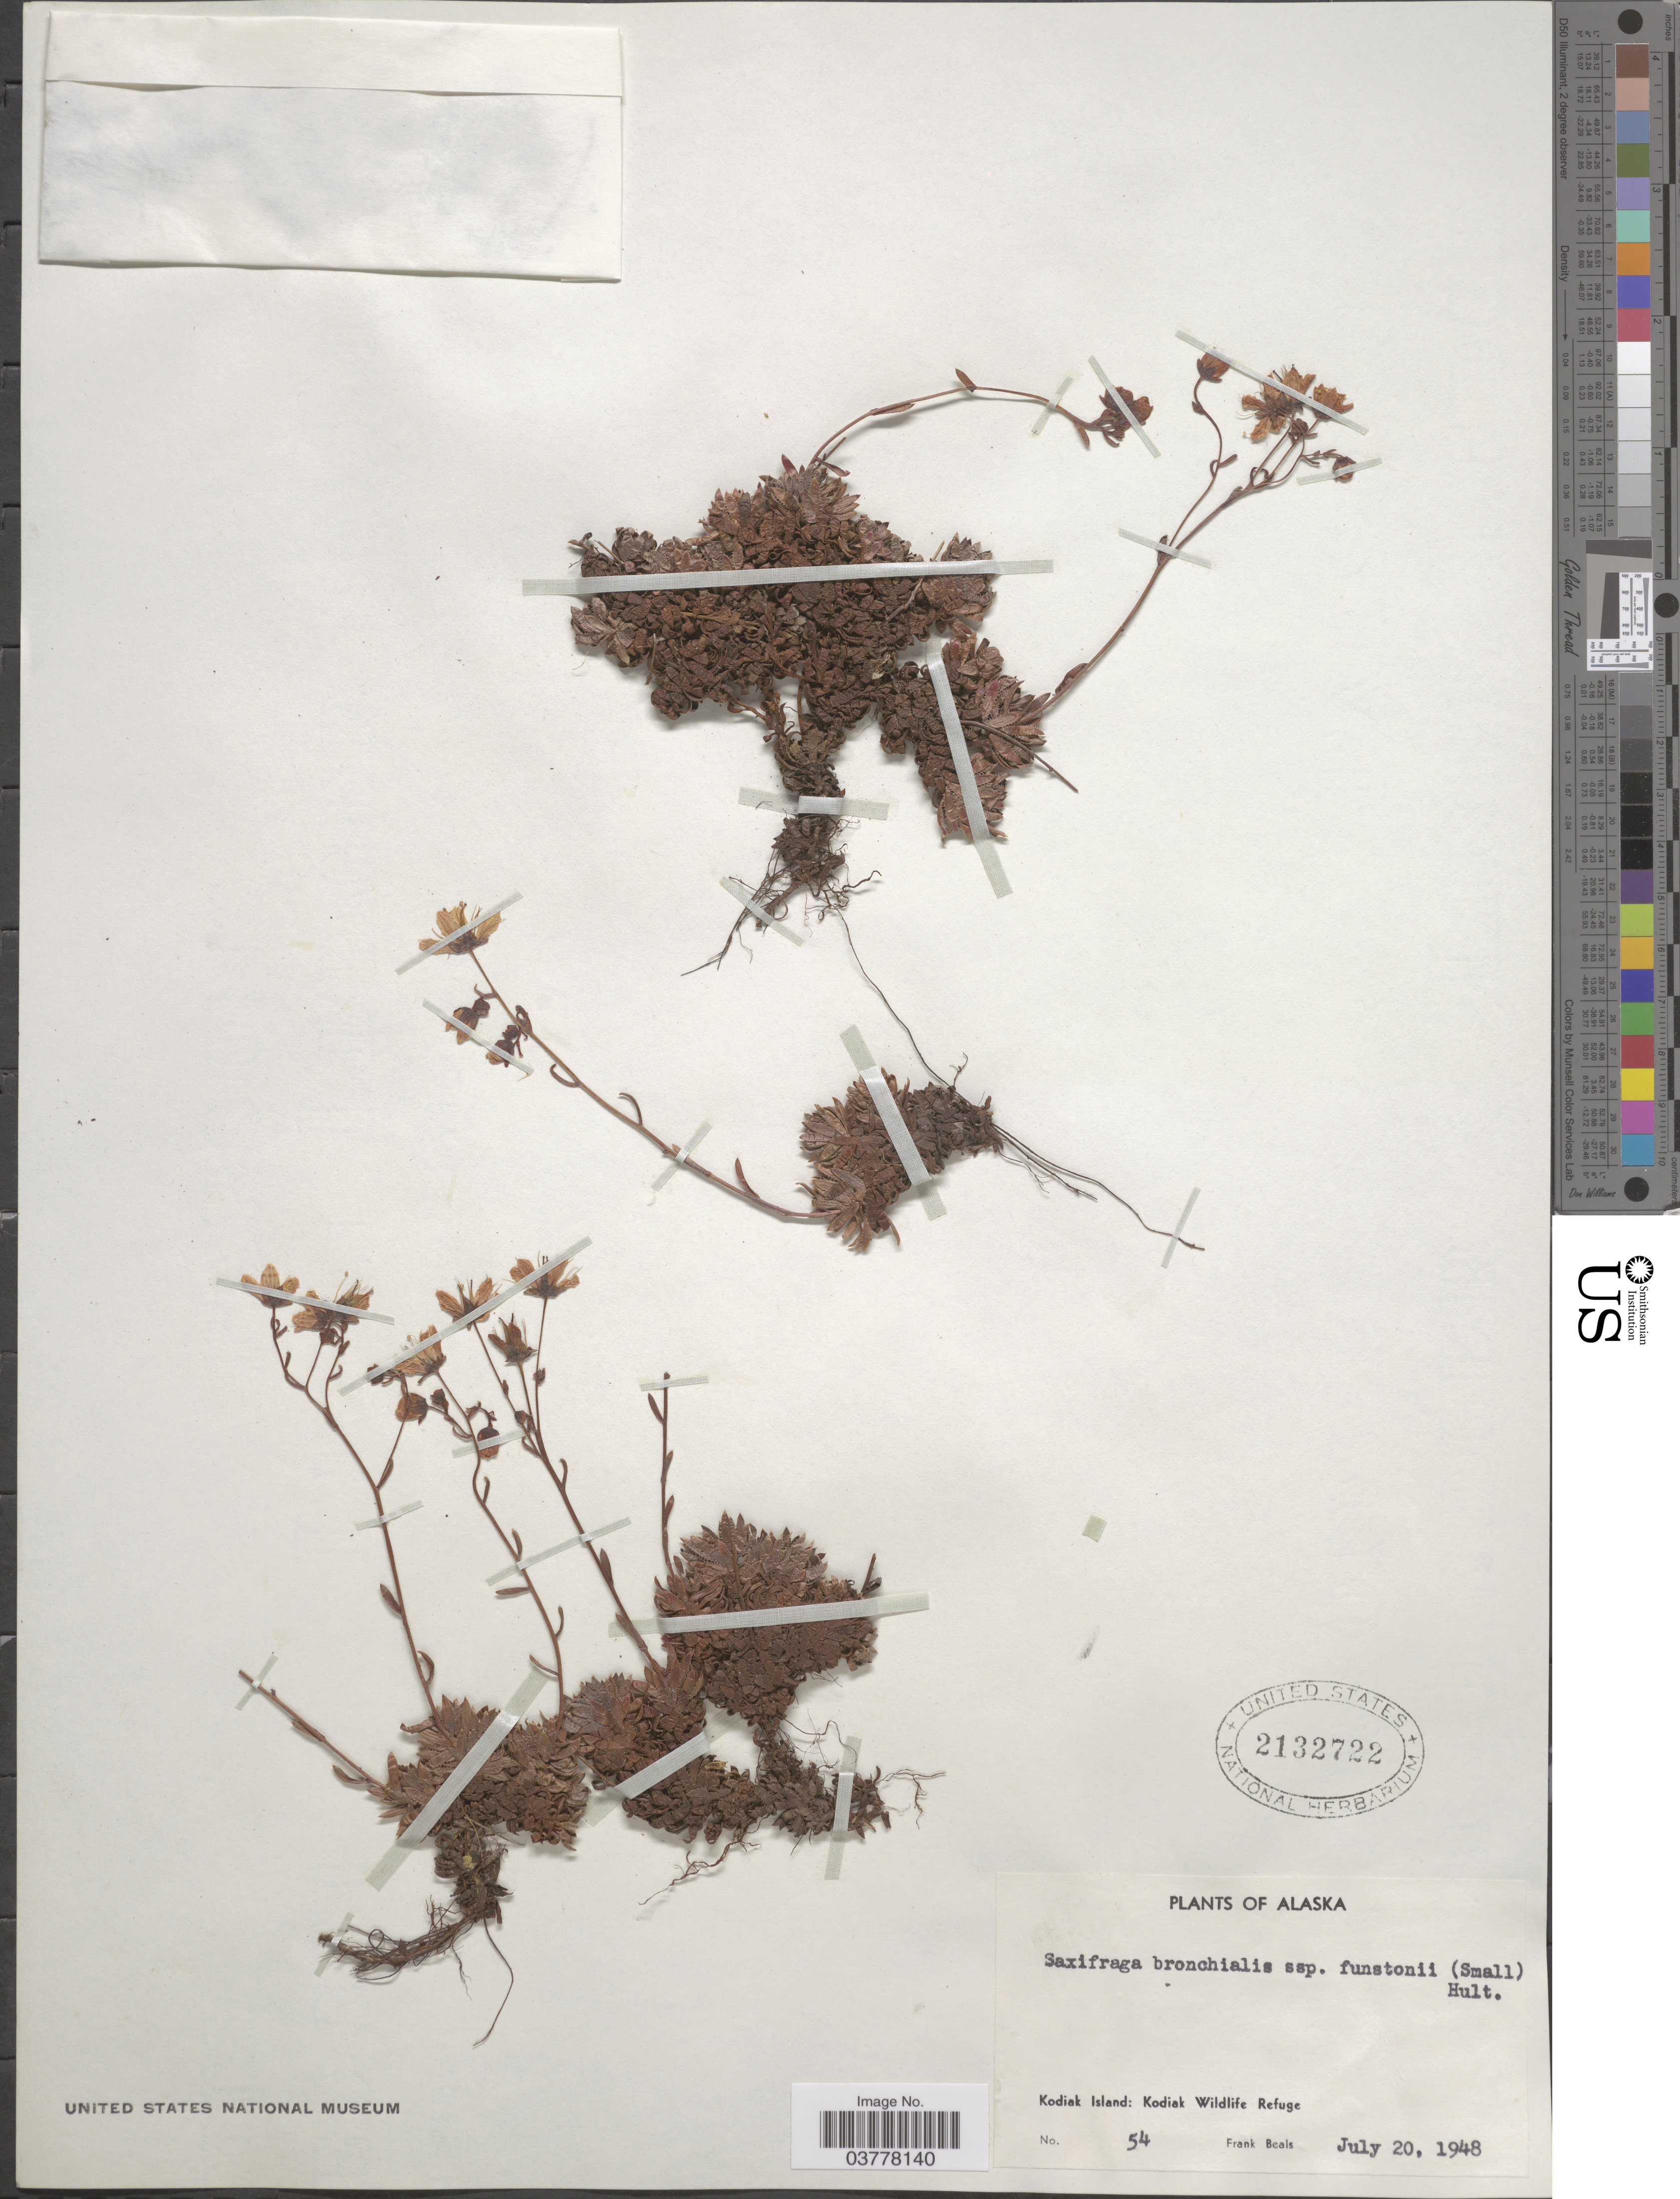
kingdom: Plantae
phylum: Tracheophyta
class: Magnoliopsida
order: Saxifragales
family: Saxifragaceae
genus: Saxifraga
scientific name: Saxifraga bronchialis subsp. funstonii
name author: (Small) Hultén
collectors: F. Beals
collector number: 54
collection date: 1948-07-20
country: United States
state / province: Alaska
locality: Kodiak Island: Kodiak Wildlife Refuge.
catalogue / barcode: US 2132722